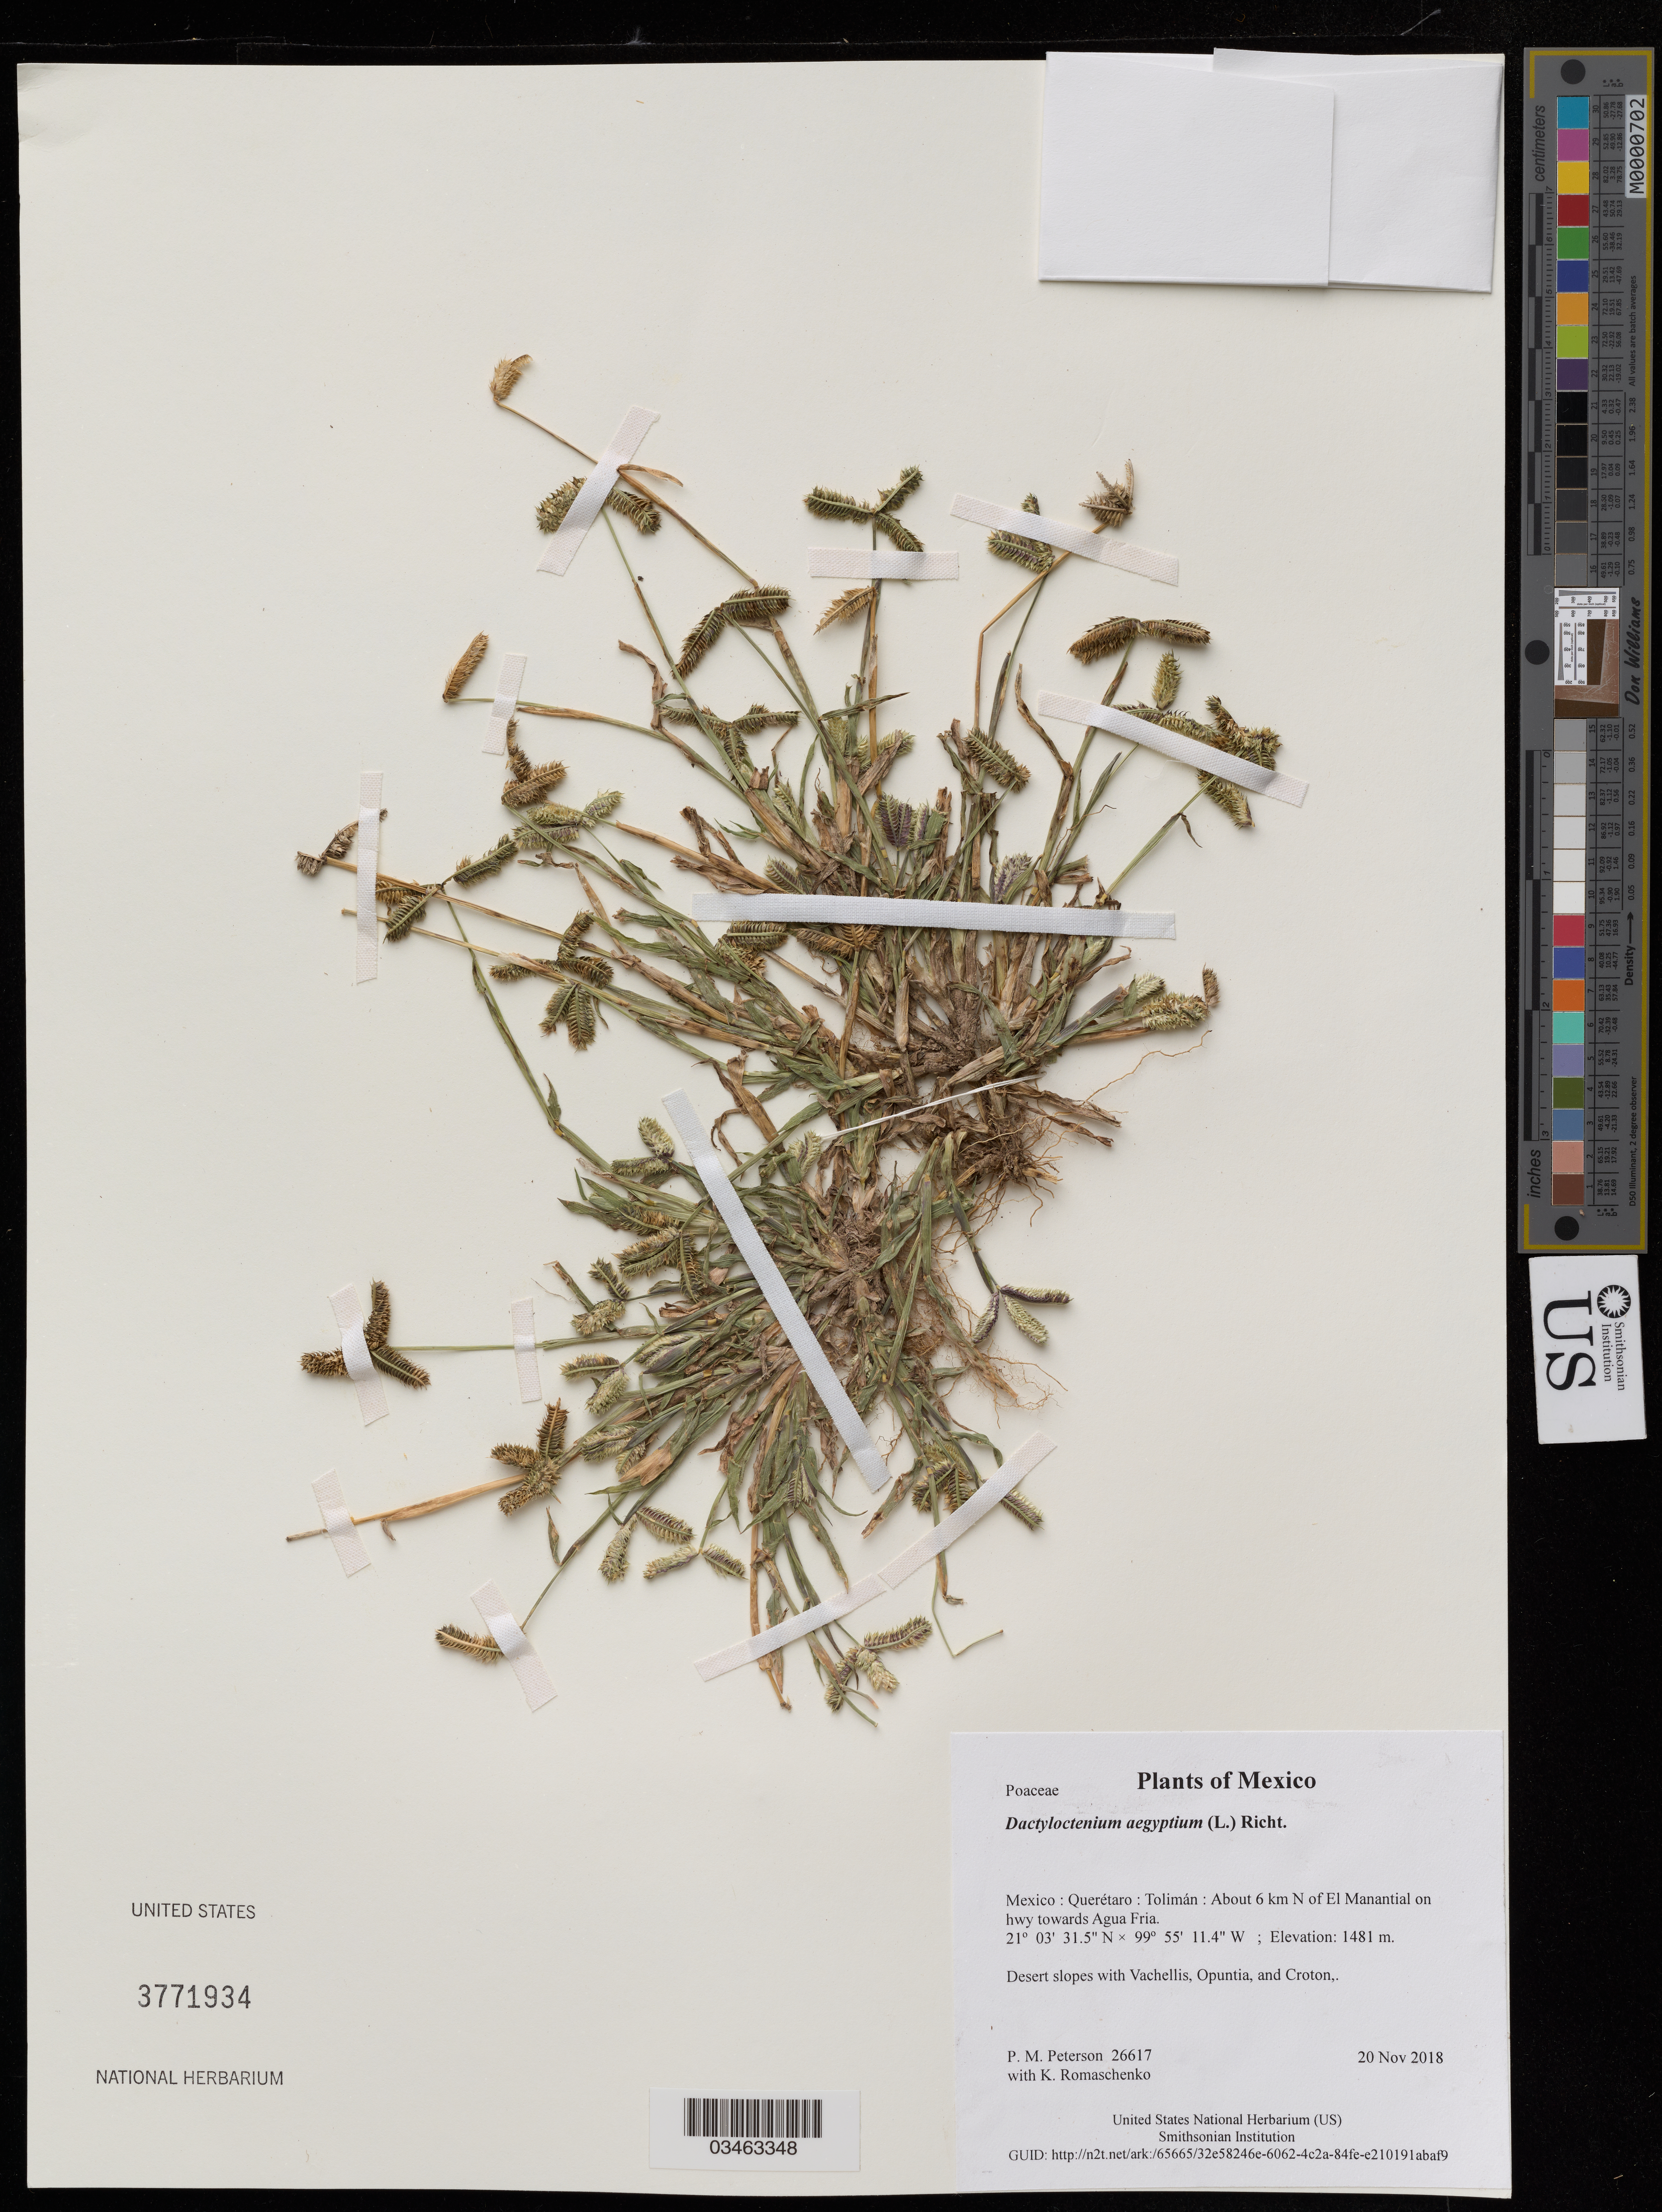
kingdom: Plantae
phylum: Tracheophyta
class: Liliopsida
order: Poales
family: Poaceae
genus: Dactyloctenium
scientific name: Dactyloctenium aegyptium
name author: (L.) Richt.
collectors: P. M. Peterson & K. Romaschenko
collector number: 26617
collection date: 2018-11-20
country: Mexico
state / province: Querétaro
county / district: Tolimán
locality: About 6 km N of El Manantial on hwy towards Agua Fria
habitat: Desert slopes with Vachellis, Opuntia, and Croton,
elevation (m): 1481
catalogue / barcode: US 3771934